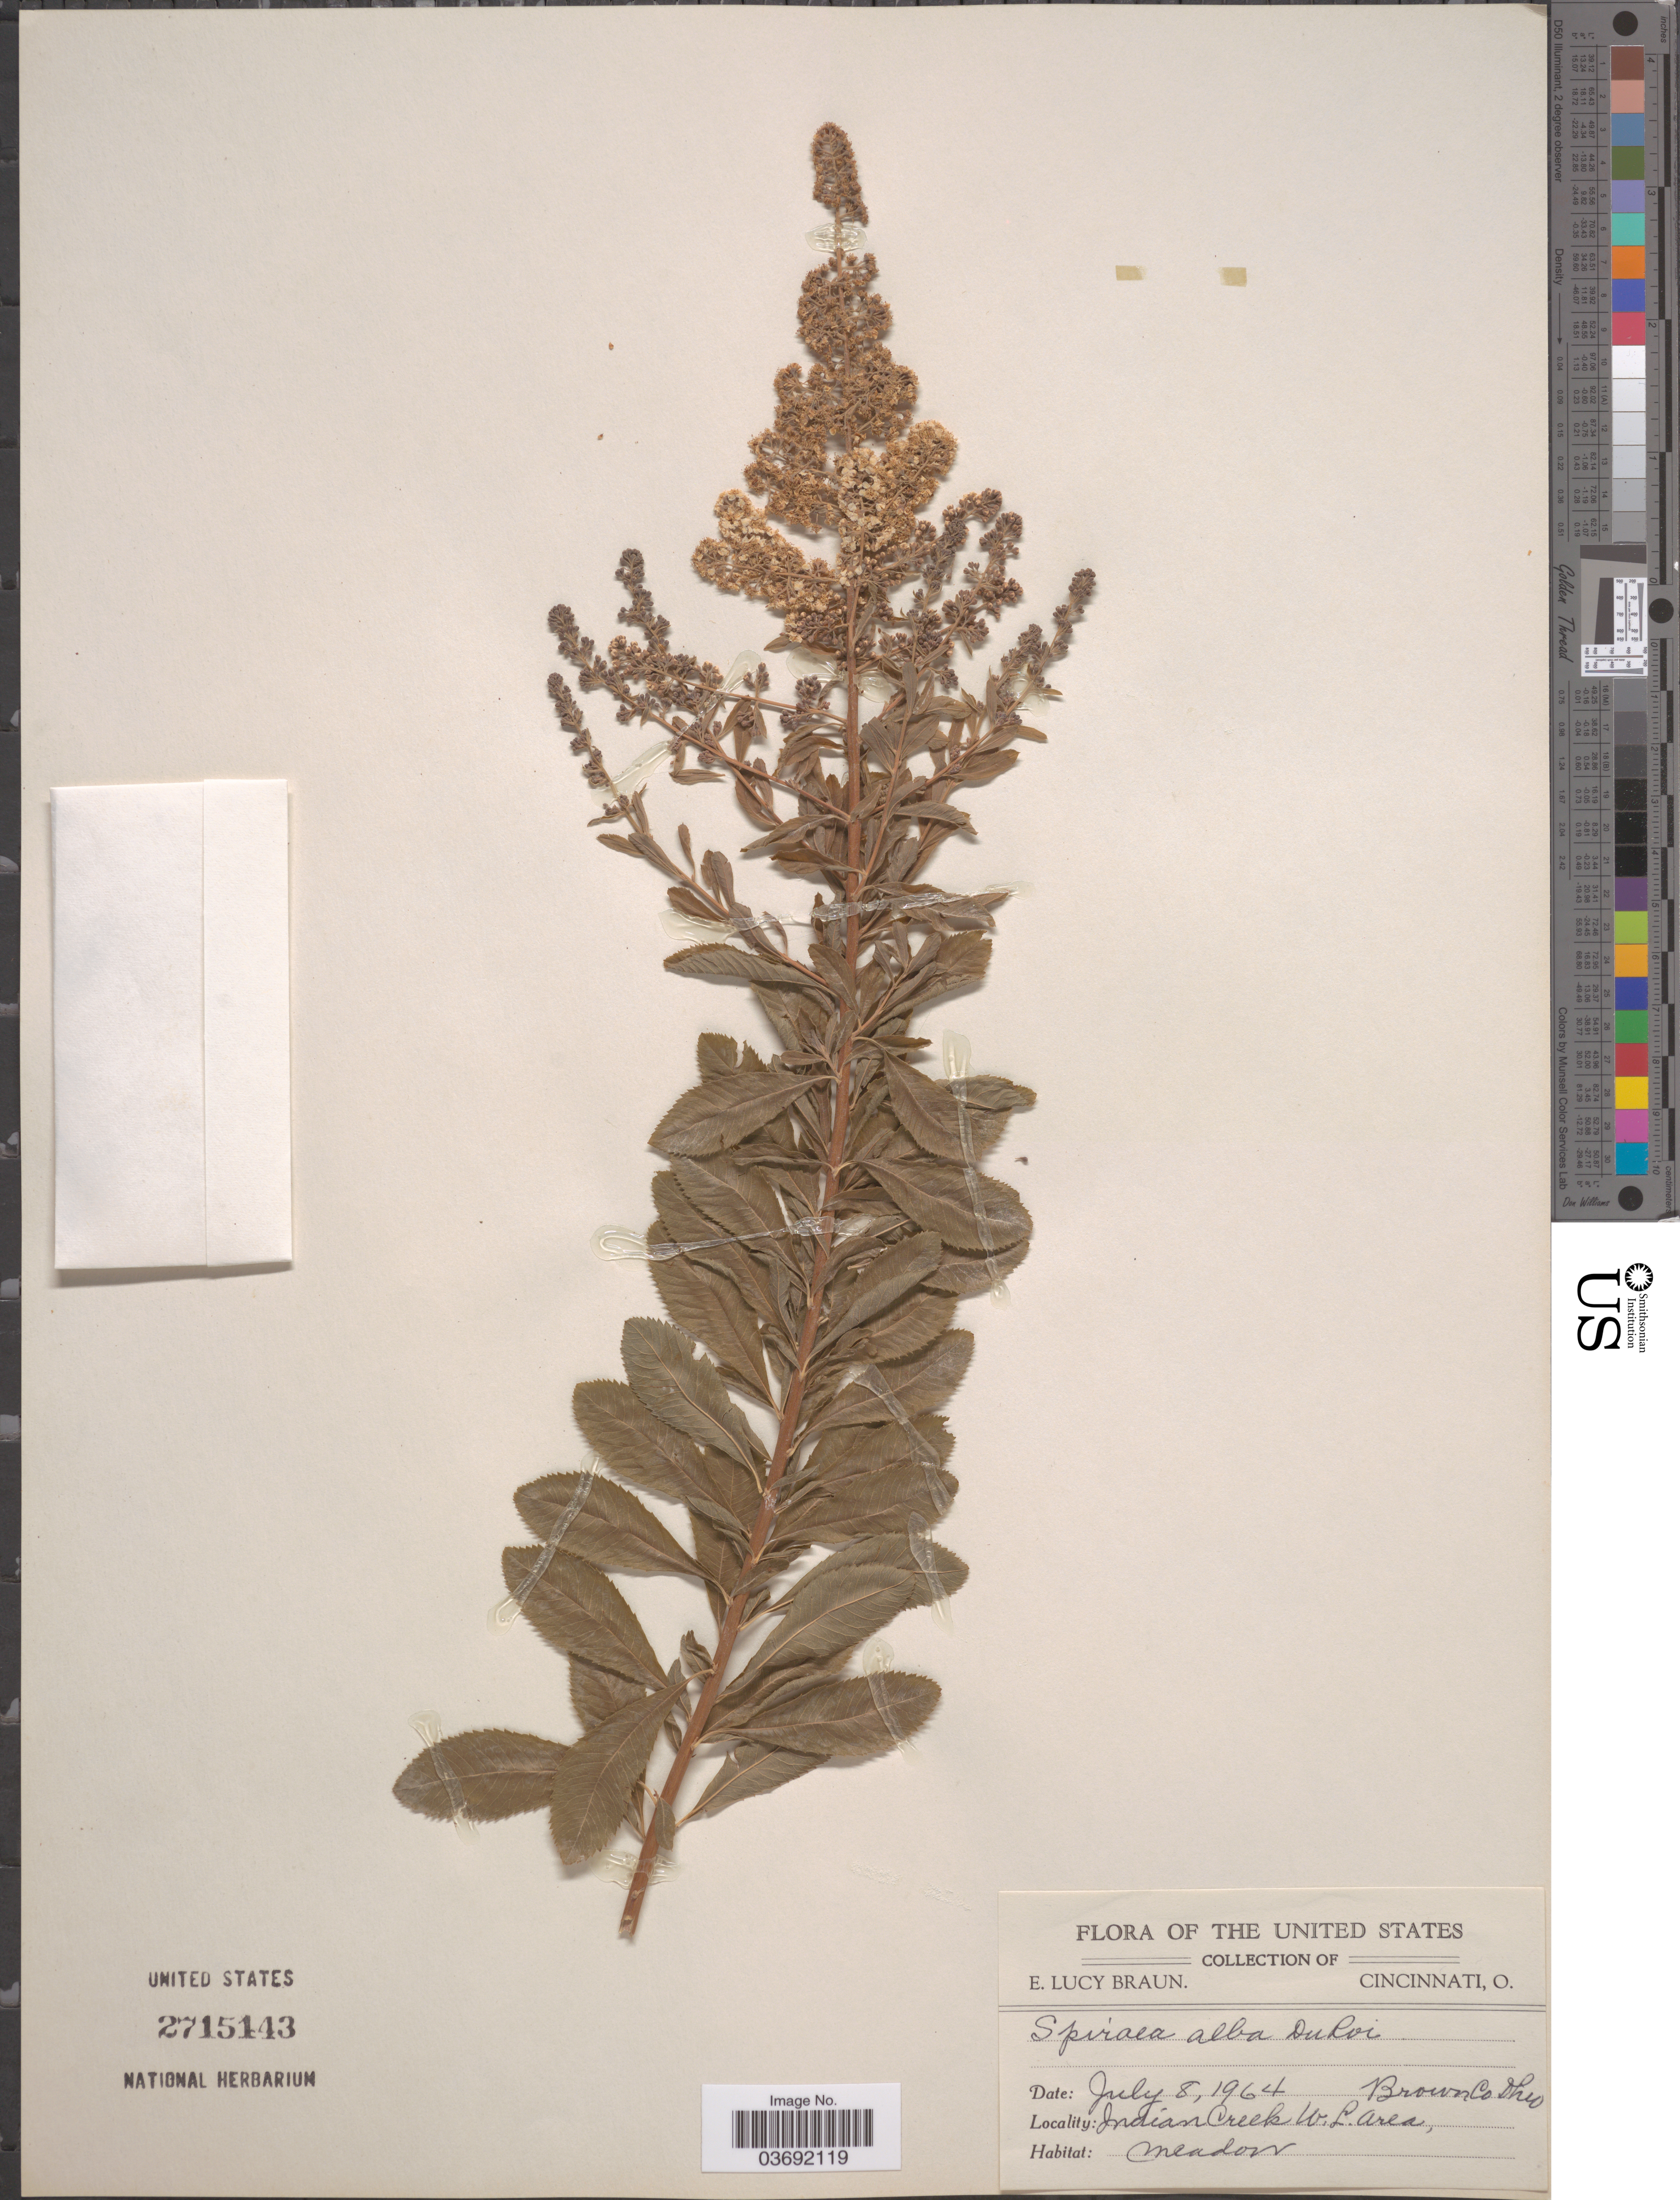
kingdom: Plantae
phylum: Tracheophyta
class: Magnoliopsida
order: Rosales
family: Rosaceae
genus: Spiraea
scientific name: Spiraea alba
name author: Du Roi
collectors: E. L. Braun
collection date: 1964-07-08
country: United States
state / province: Ohio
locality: Brown Co. Indian Creek W. L. Area.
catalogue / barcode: US 2715143